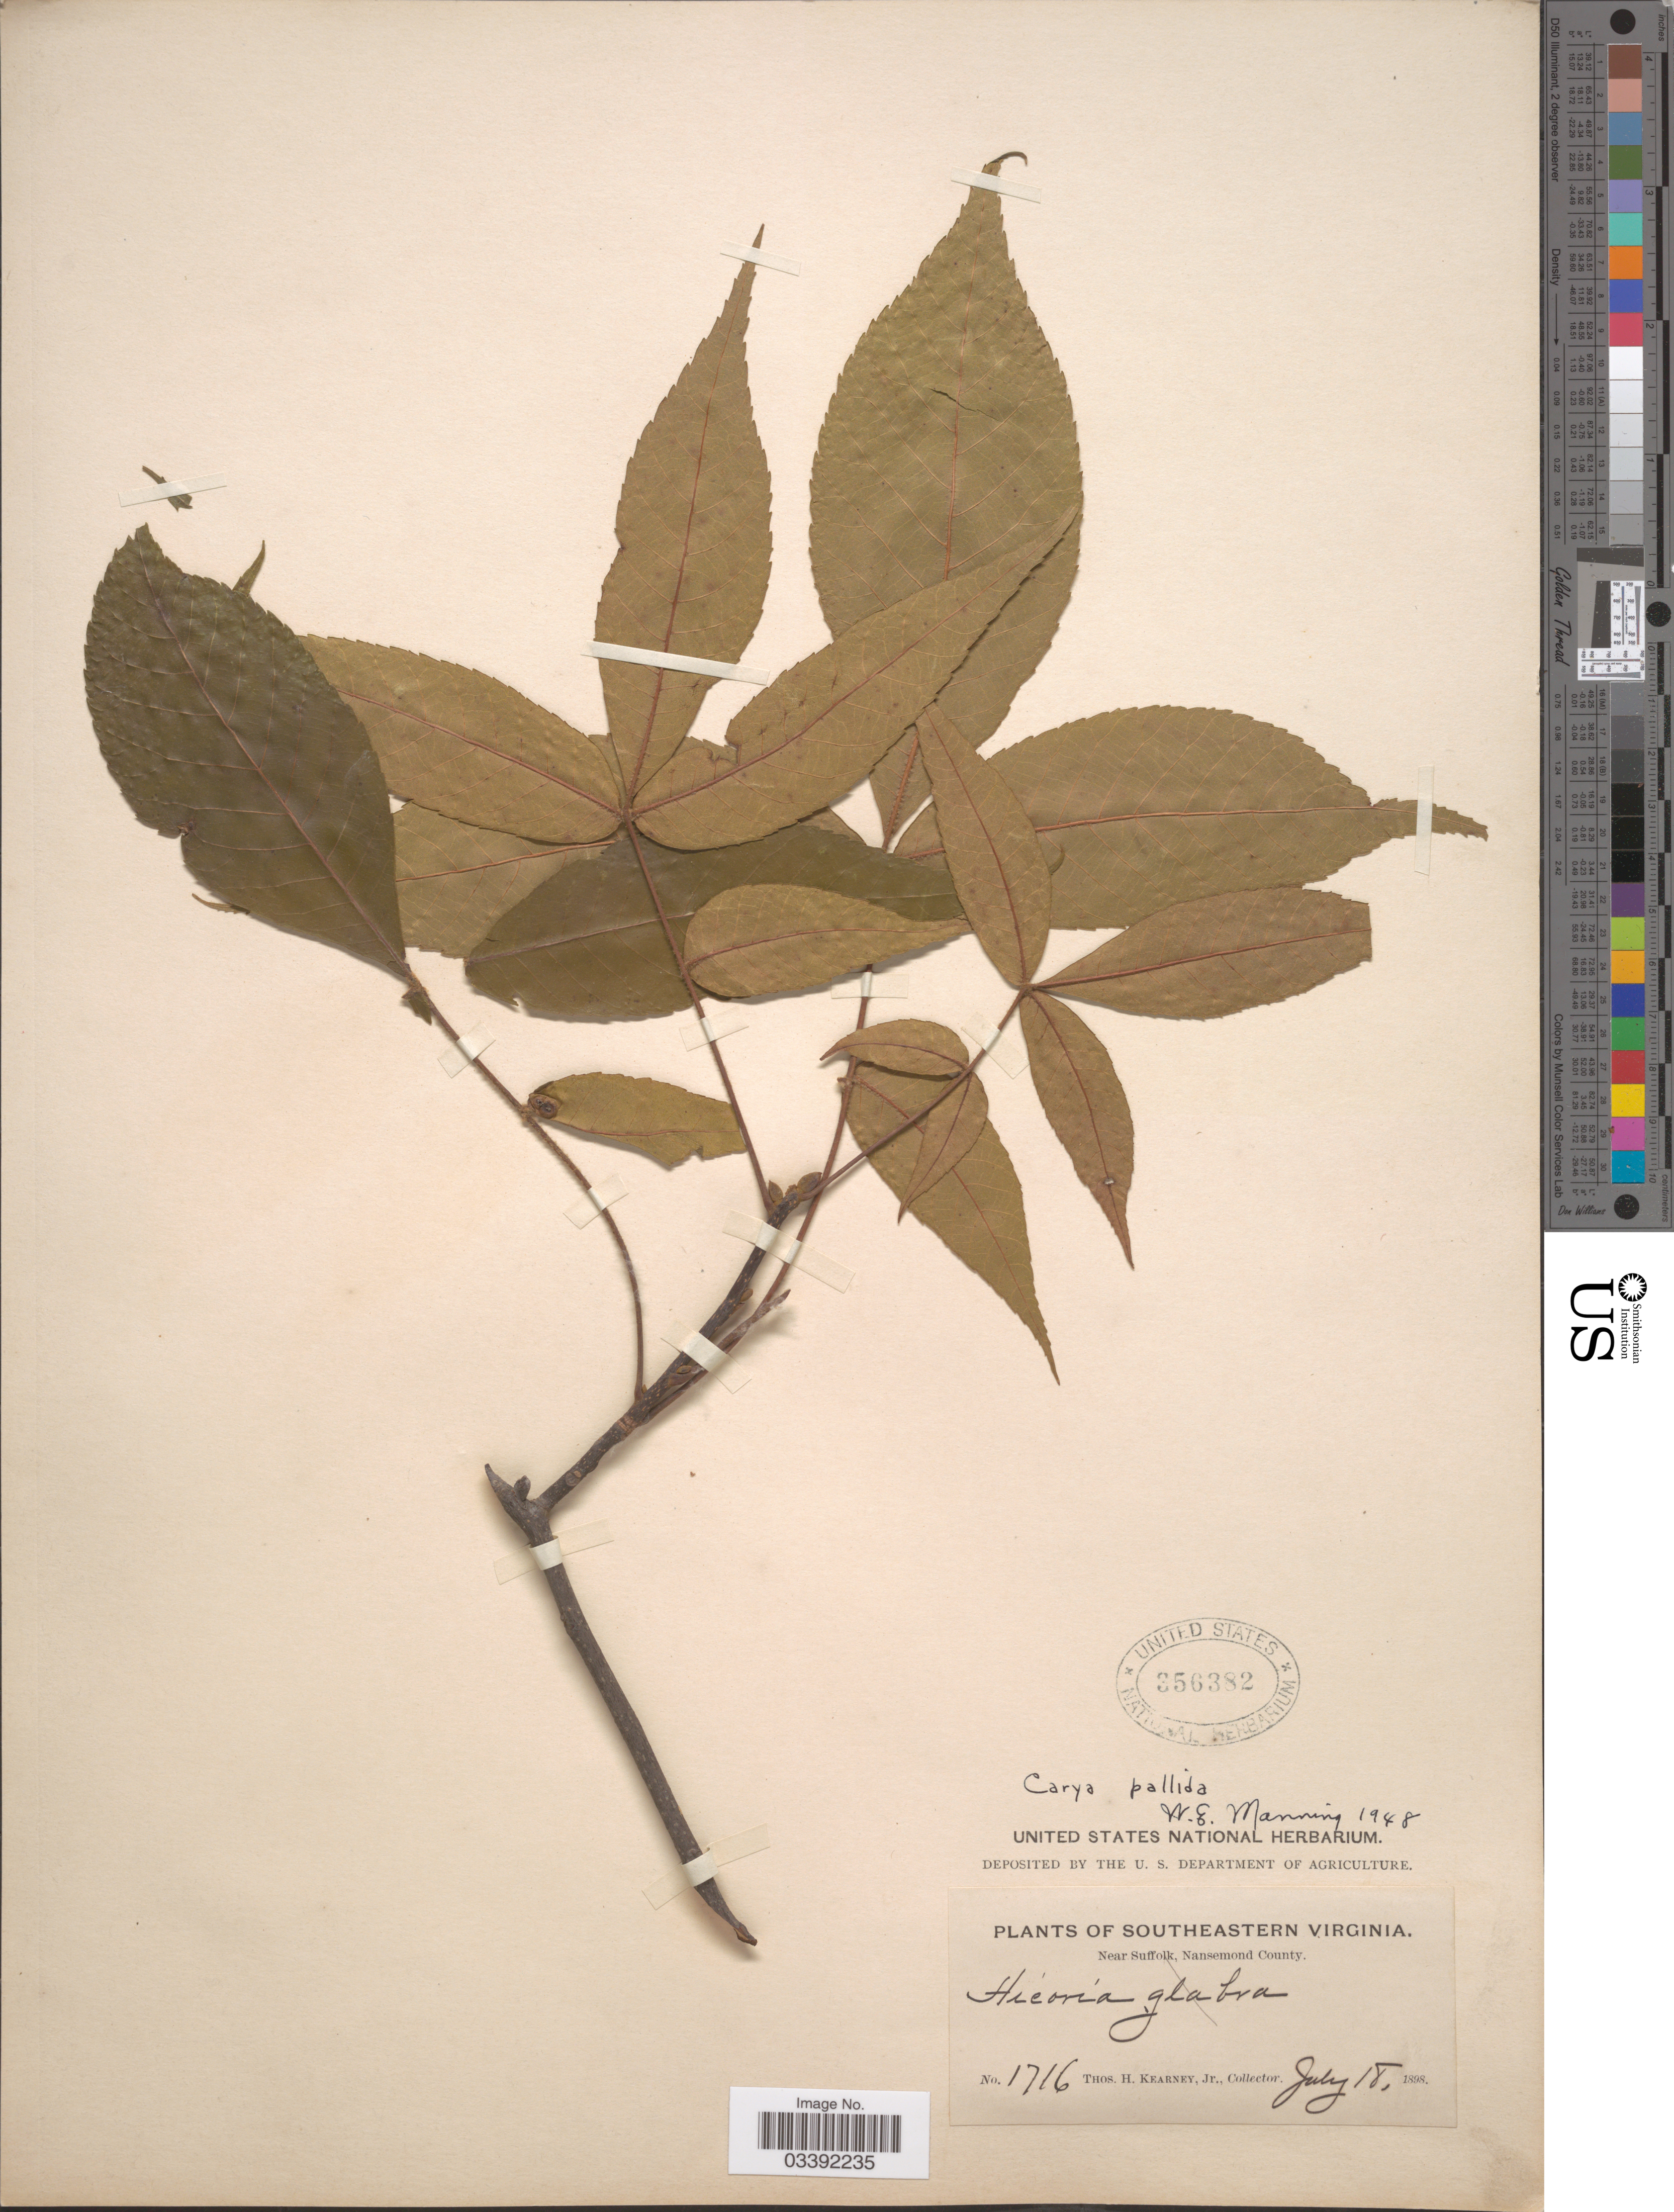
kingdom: Plantae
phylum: Tracheophyta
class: Magnoliopsida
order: Fagales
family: Juglandaceae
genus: Carya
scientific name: Carya pallida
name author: (Ashe) Engl. & Graebner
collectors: T. H. Kearney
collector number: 1716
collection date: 1898-07-18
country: United States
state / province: Virginia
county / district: City of Suffolk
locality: Southeastern Virginia. Near Suffolk, Nansemond County.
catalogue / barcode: US 356382